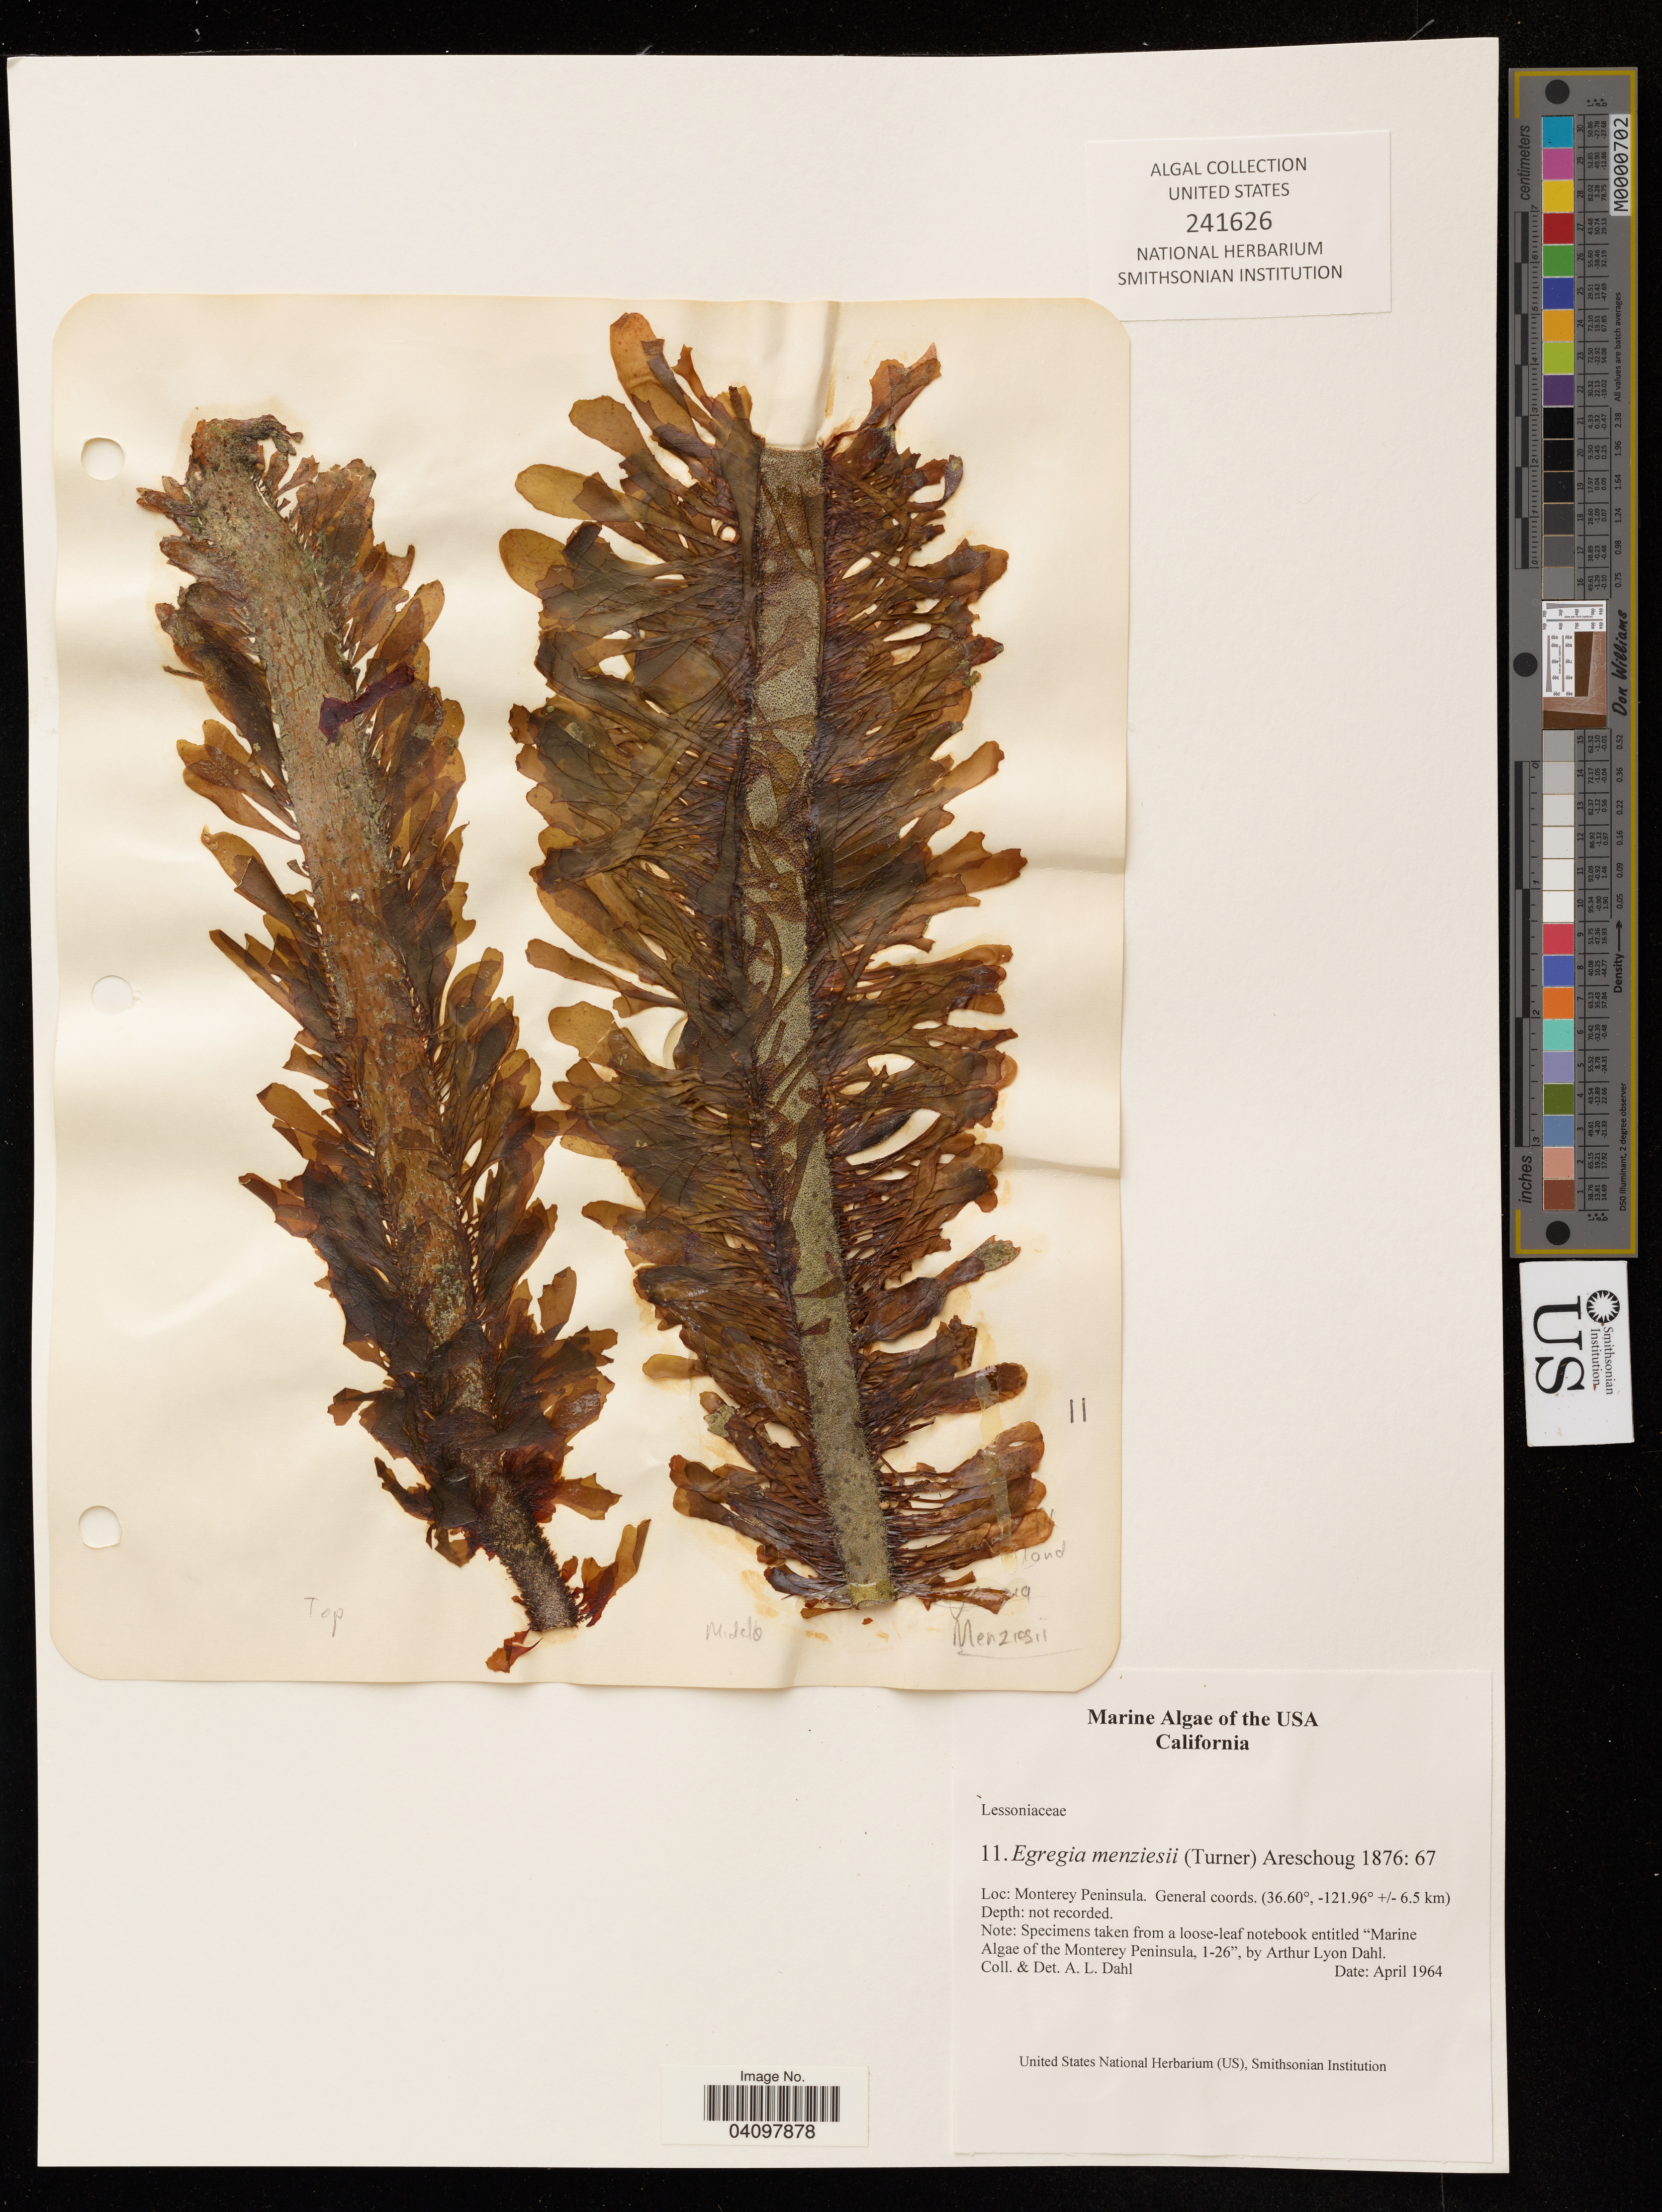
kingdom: Chromista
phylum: Ochrophyta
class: Phaeophyceae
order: Laminariales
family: Lessoniaceae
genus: Egregia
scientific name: Egregia menziesii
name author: (Turner) Aresch.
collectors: A. Dahl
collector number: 11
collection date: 1964-04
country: United States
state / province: California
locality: Monterey Peninsula.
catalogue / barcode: US 241626